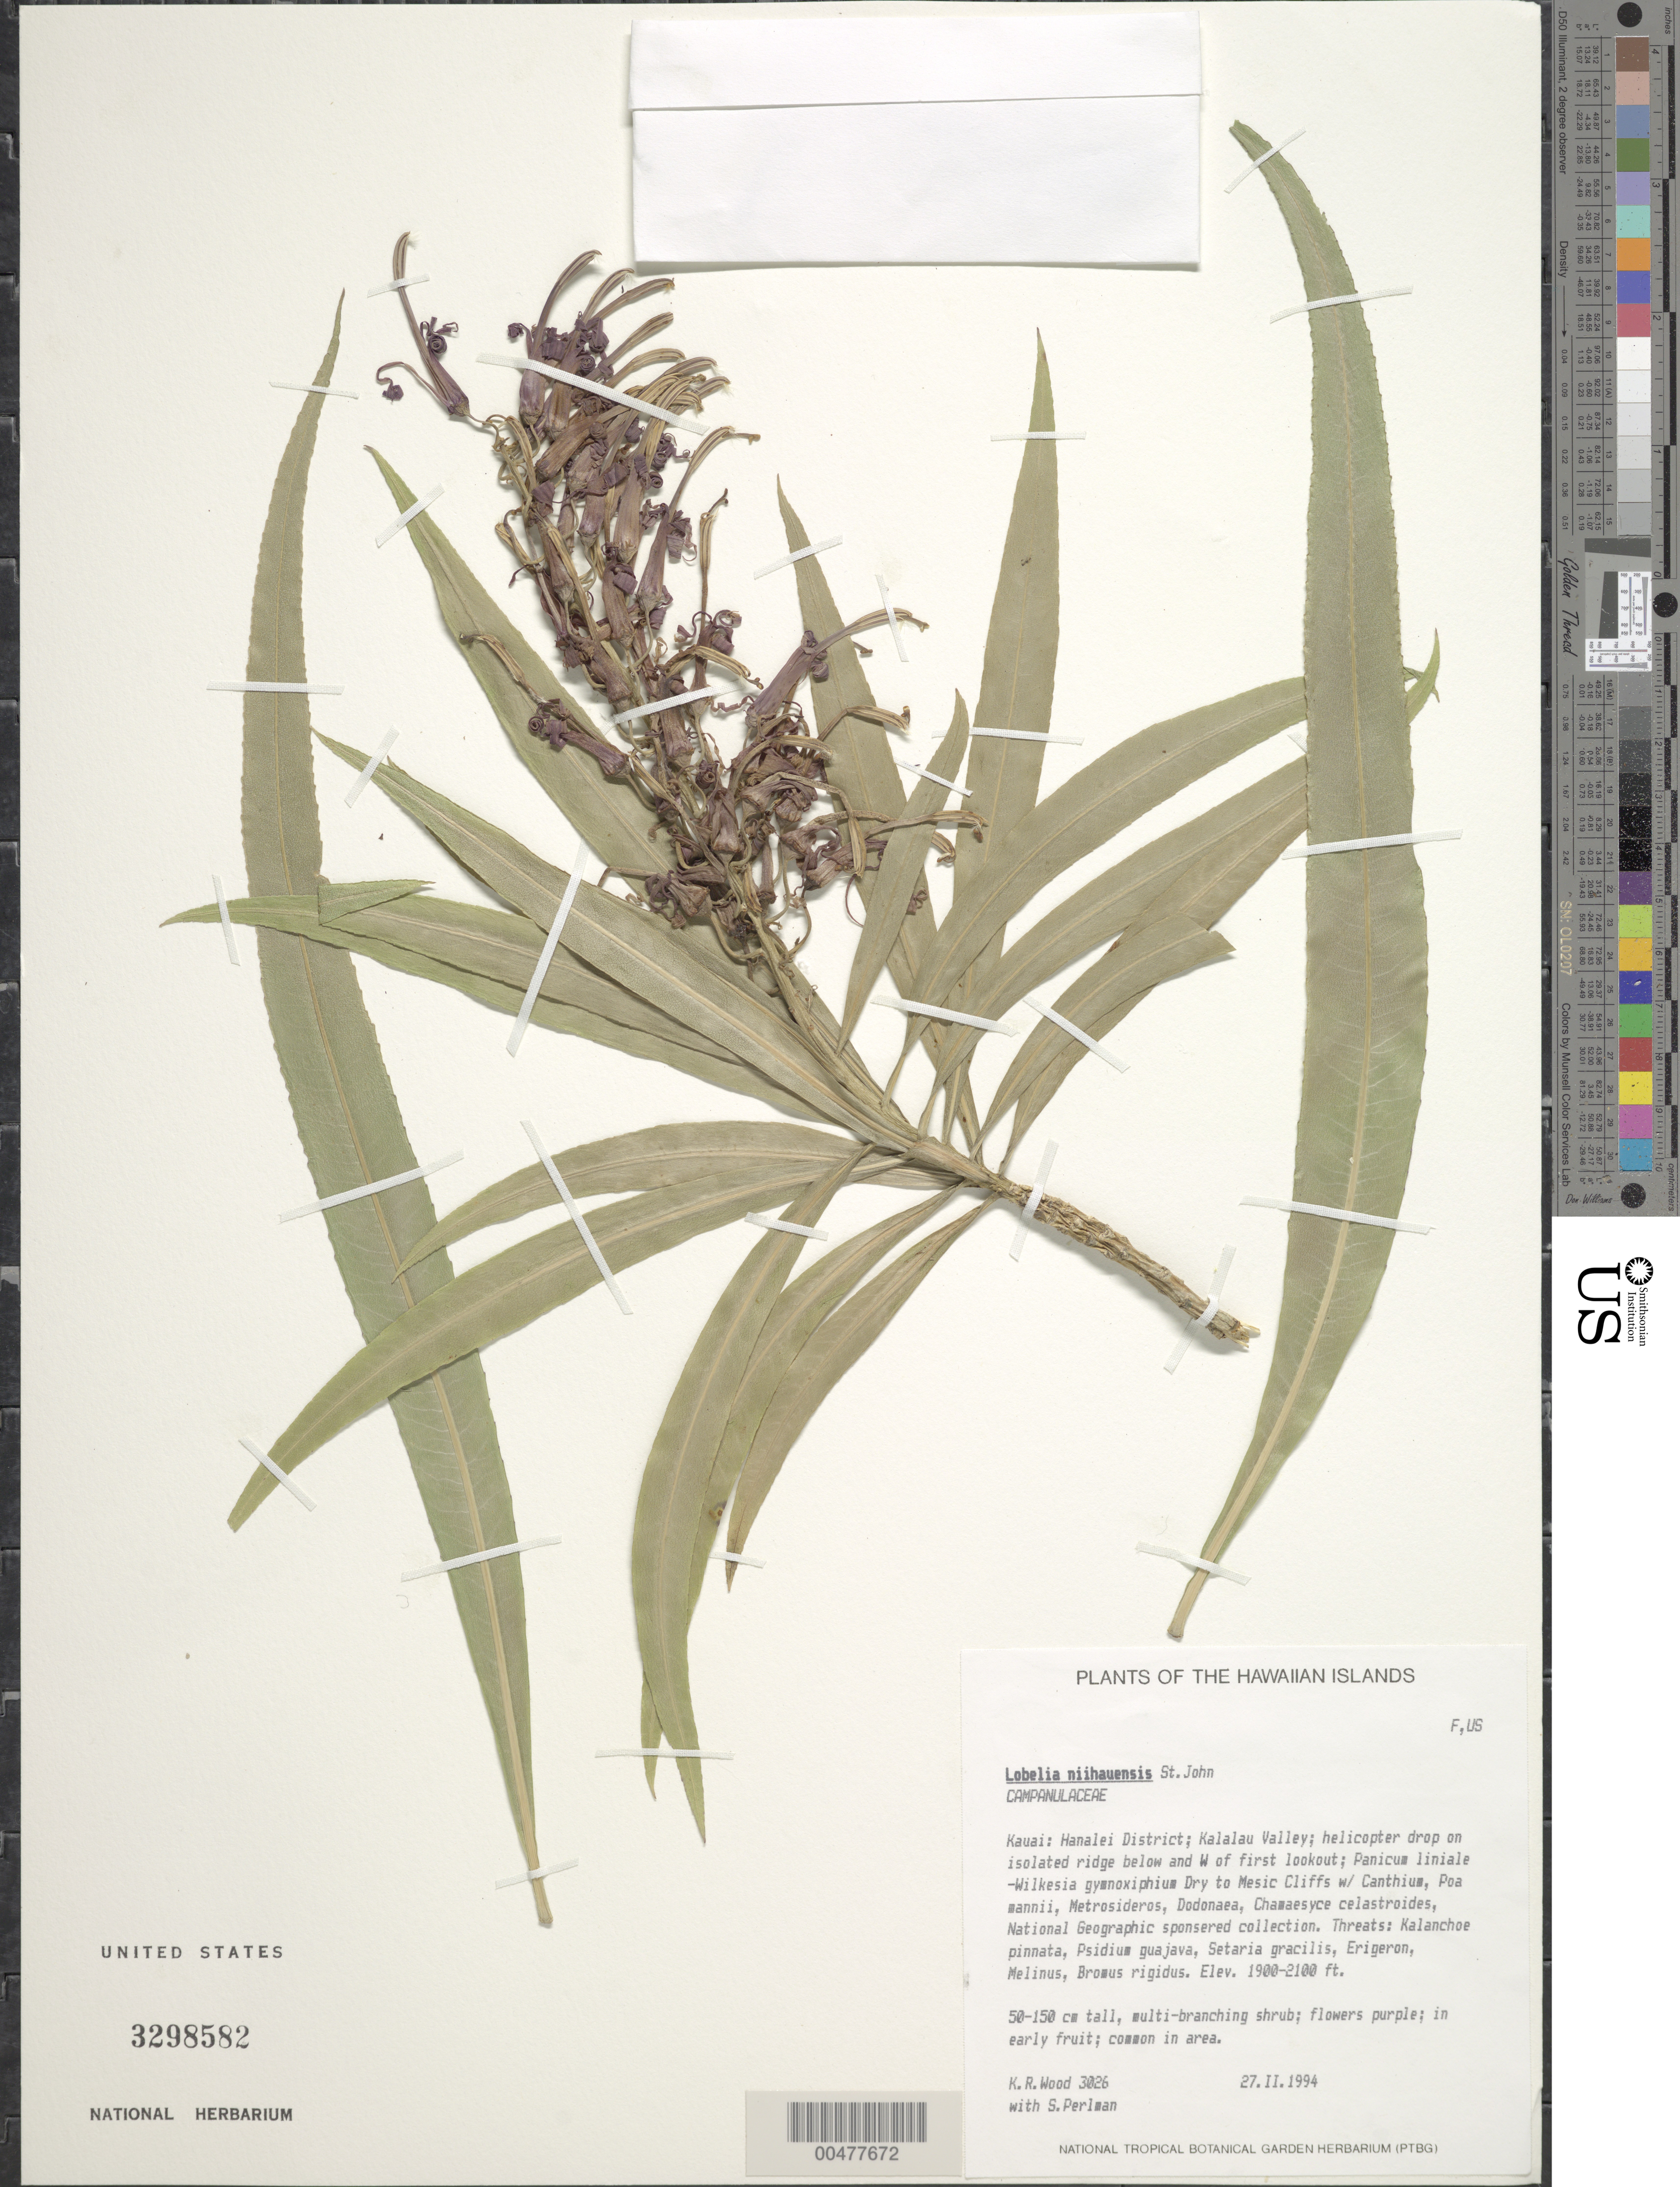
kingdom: Plantae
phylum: Tracheophyta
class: Magnoliopsida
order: Asterales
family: Campanulaceae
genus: Lobelia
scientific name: Lobelia niihauensis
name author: H. St. John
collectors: K. R. Wood & S. P. Perlman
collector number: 3026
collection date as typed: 27 Feb 1994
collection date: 1994-02-27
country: United States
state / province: Hawaii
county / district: Kauai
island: Kaua'i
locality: Hanalei Dist., Kalalau Valley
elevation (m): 579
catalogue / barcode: US 3298582